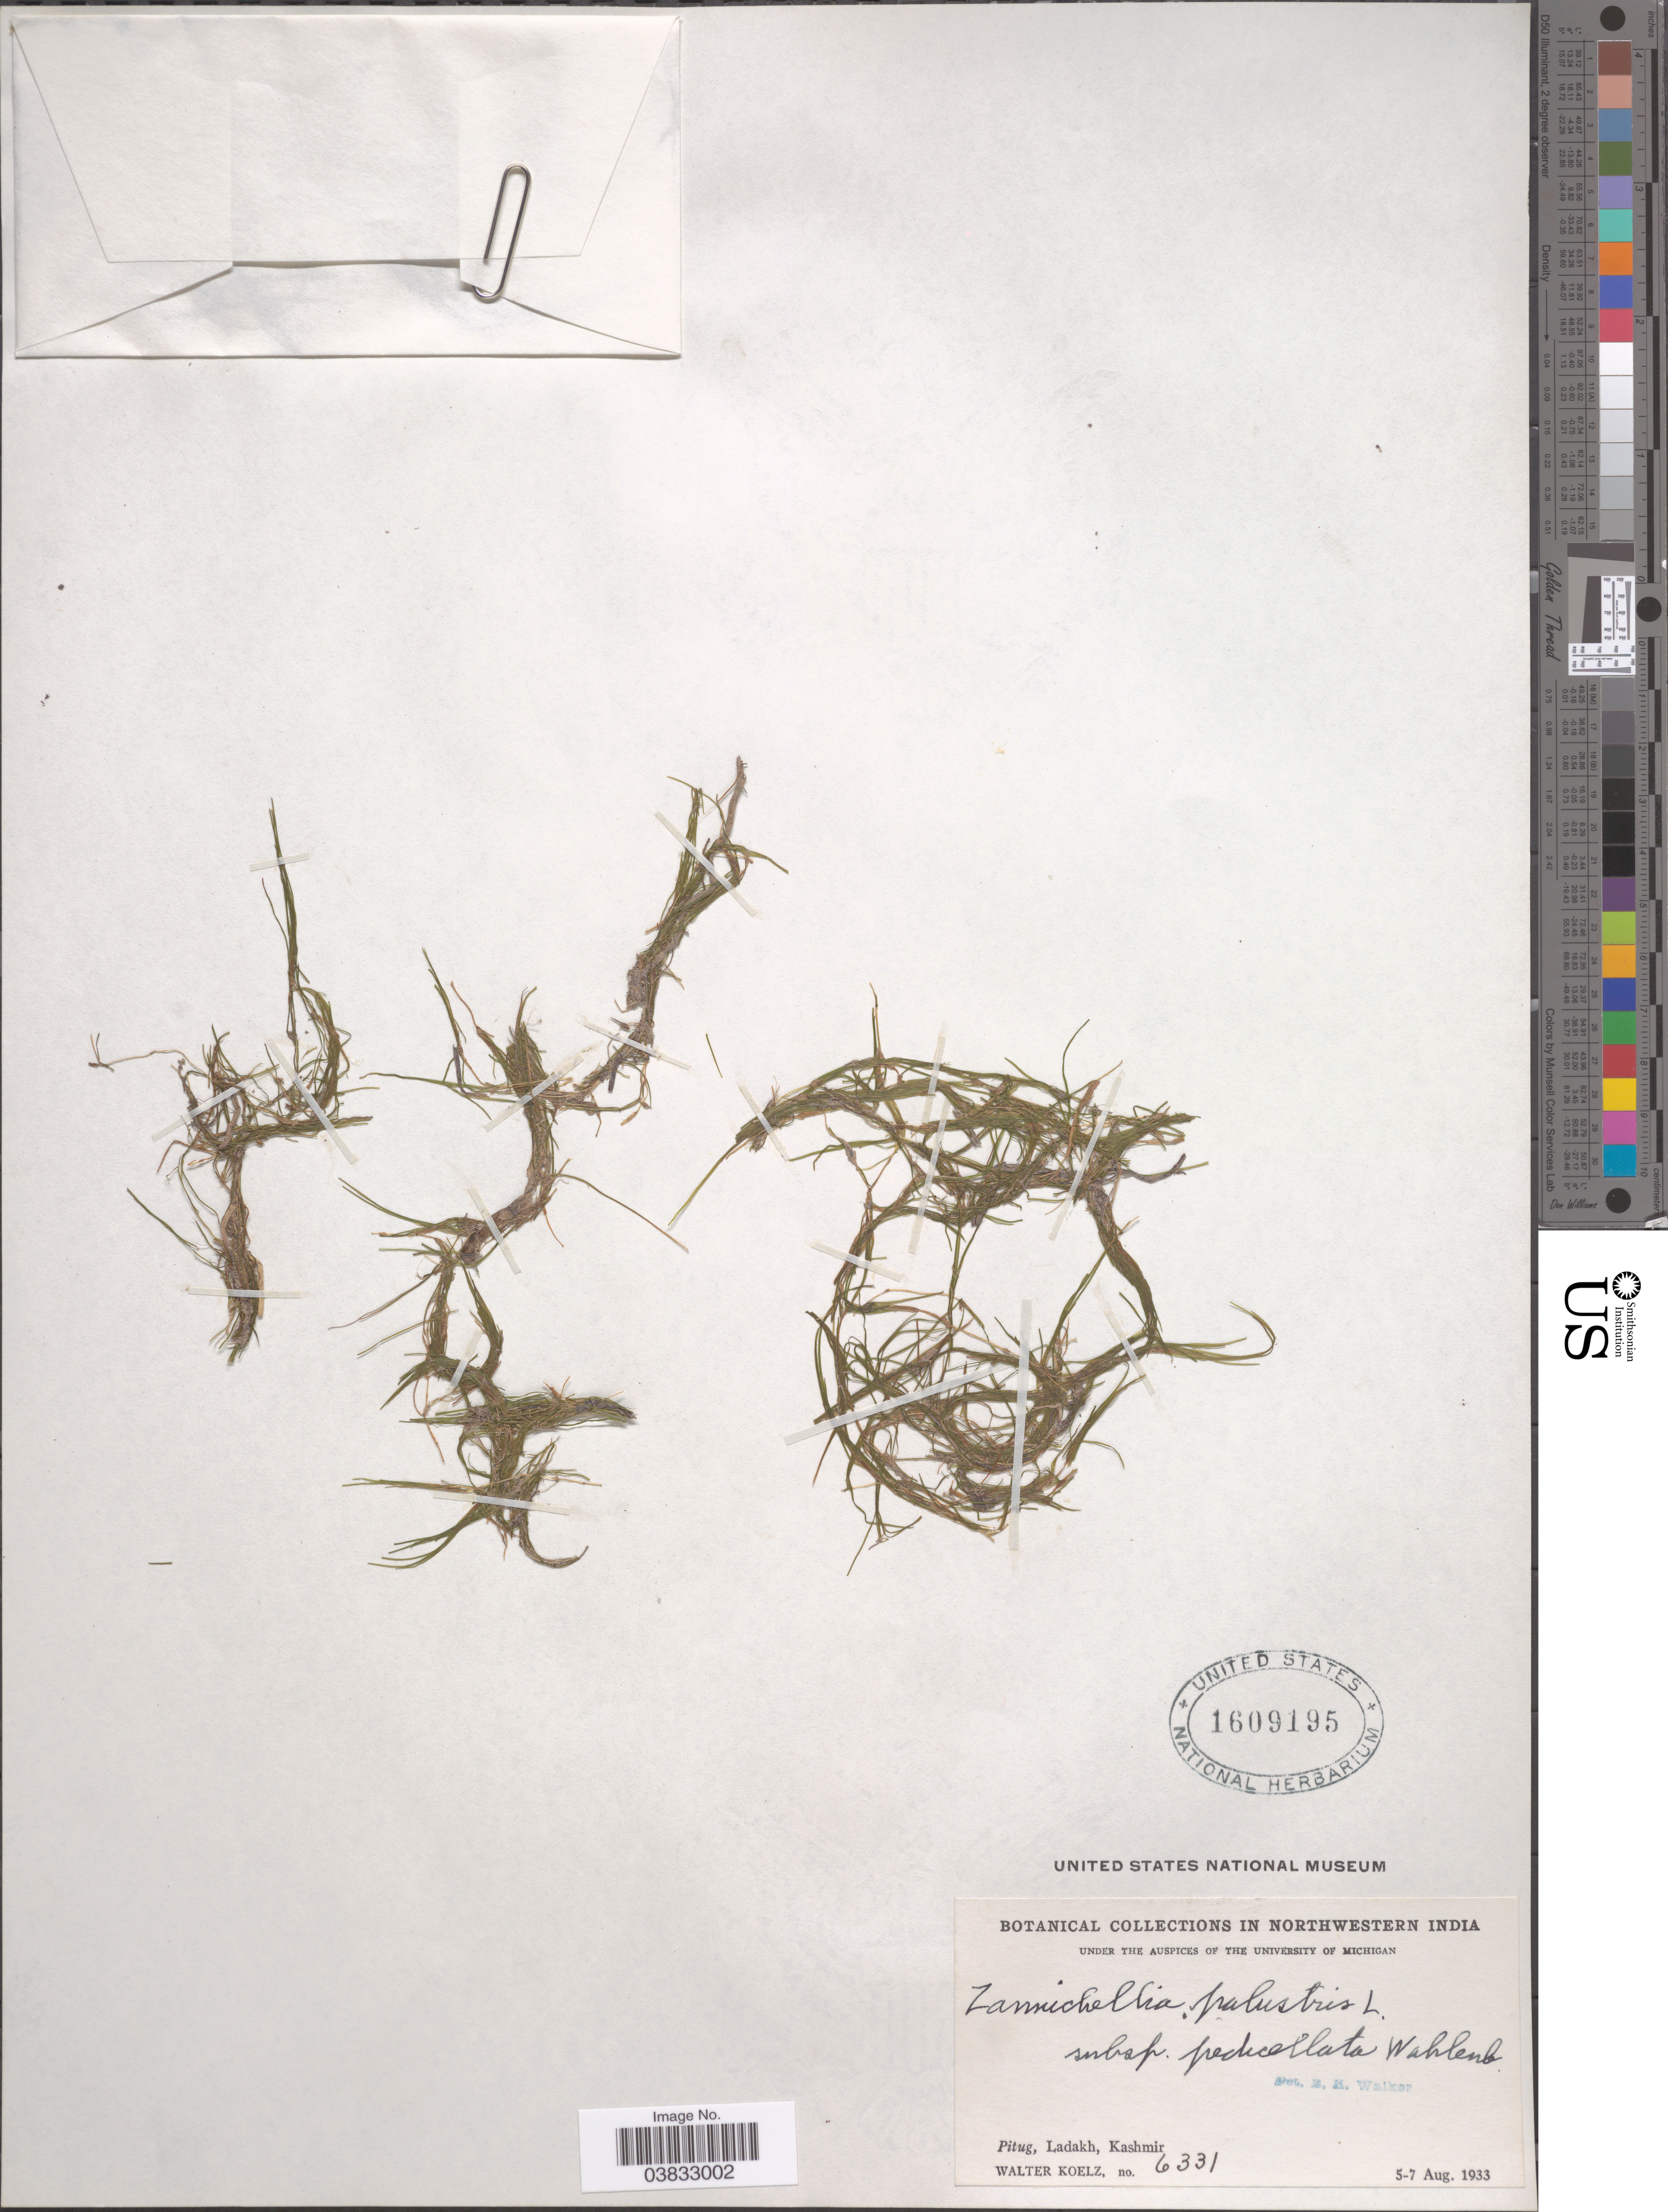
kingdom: Plantae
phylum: Tracheophyta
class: Liliopsida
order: Alismatales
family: Potamogetonaceae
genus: Zannichellia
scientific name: Zannichellia dentata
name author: Willd.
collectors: W. N. Koelz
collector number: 6331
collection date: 1933-08-05/1933-08-07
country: India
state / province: Jammu and Kashmir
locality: Northwestern India. Pitug, Ladakh, Kashmir.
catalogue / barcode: US 1609195